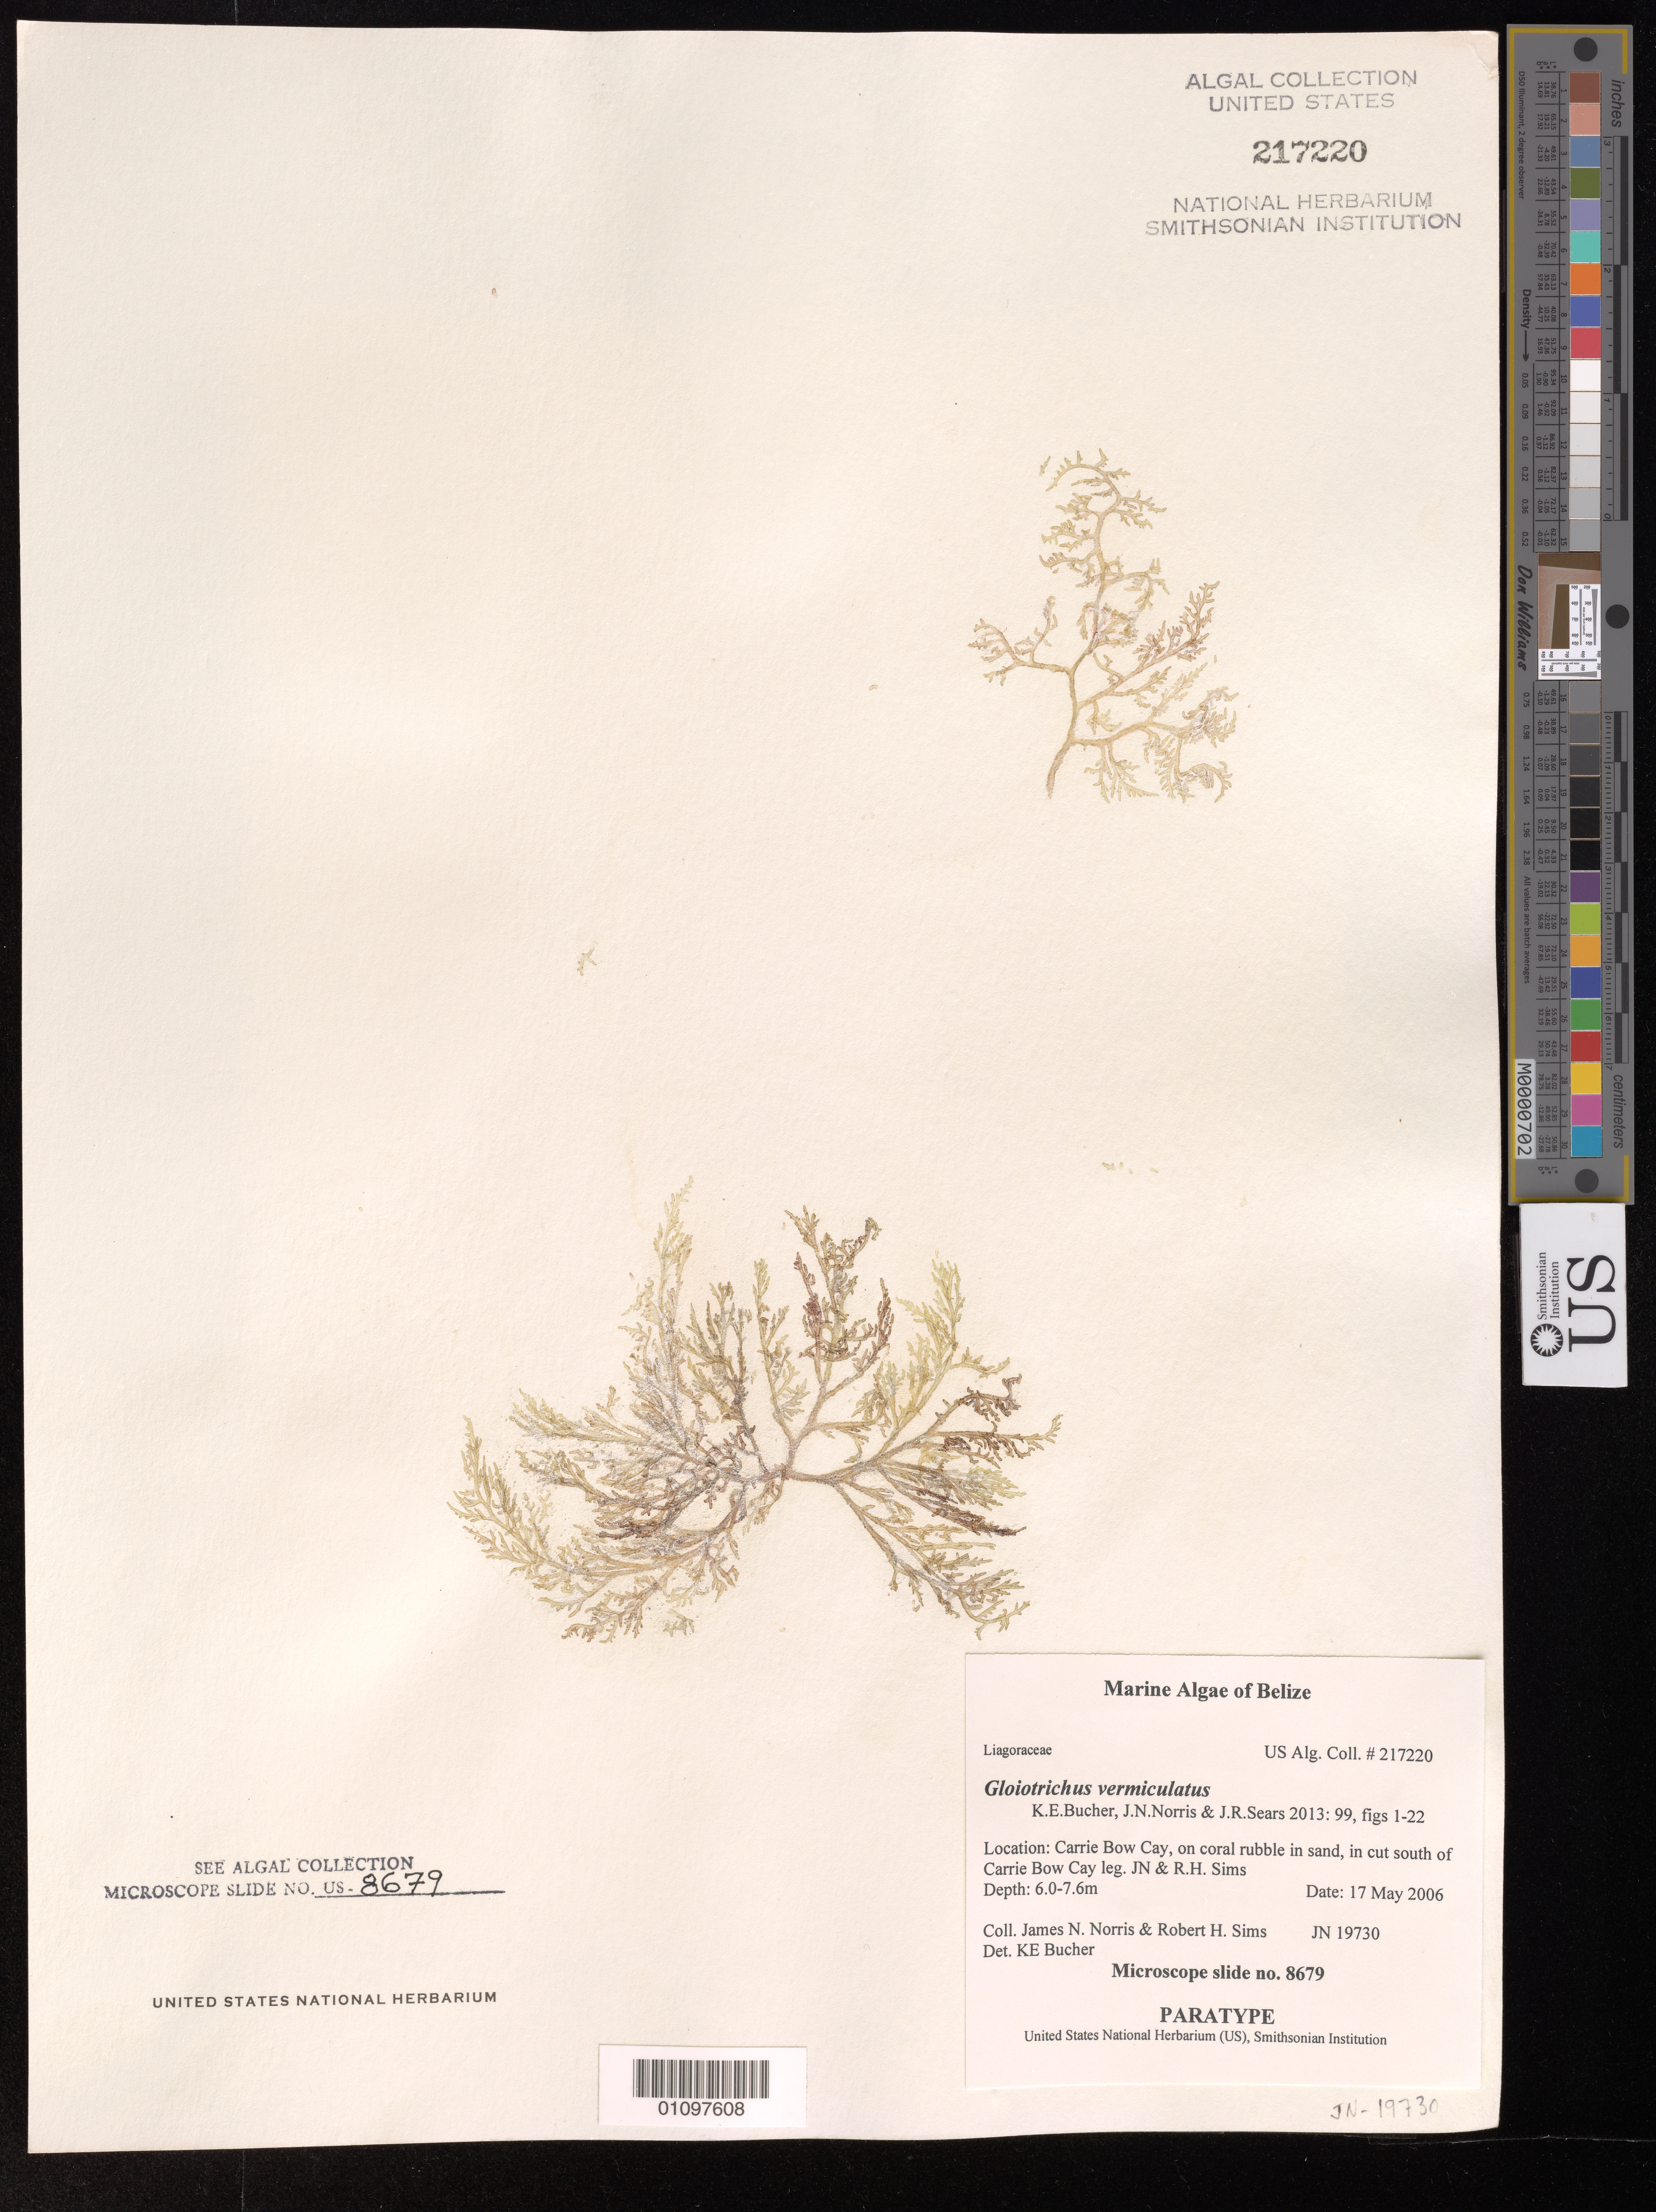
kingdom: Plantae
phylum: Rhodophyta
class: Florideophyceae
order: Nemaliales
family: Liagoraceae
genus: Gloiotrichus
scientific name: Gloiotrichus vermiculatus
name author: K.E. Bucher et al.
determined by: Bucher, K. E.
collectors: J. N. Norris, S. Fredericq, C. Gurgel & C. Clark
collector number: JN 19730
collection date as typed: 20 May 2006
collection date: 2006-05-20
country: Belize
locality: Carrie Bow Cay, spur and groove zone, "wall" along side of outer sand trough of barrier reef.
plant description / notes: Microscope slide no. 8679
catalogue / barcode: US 217220